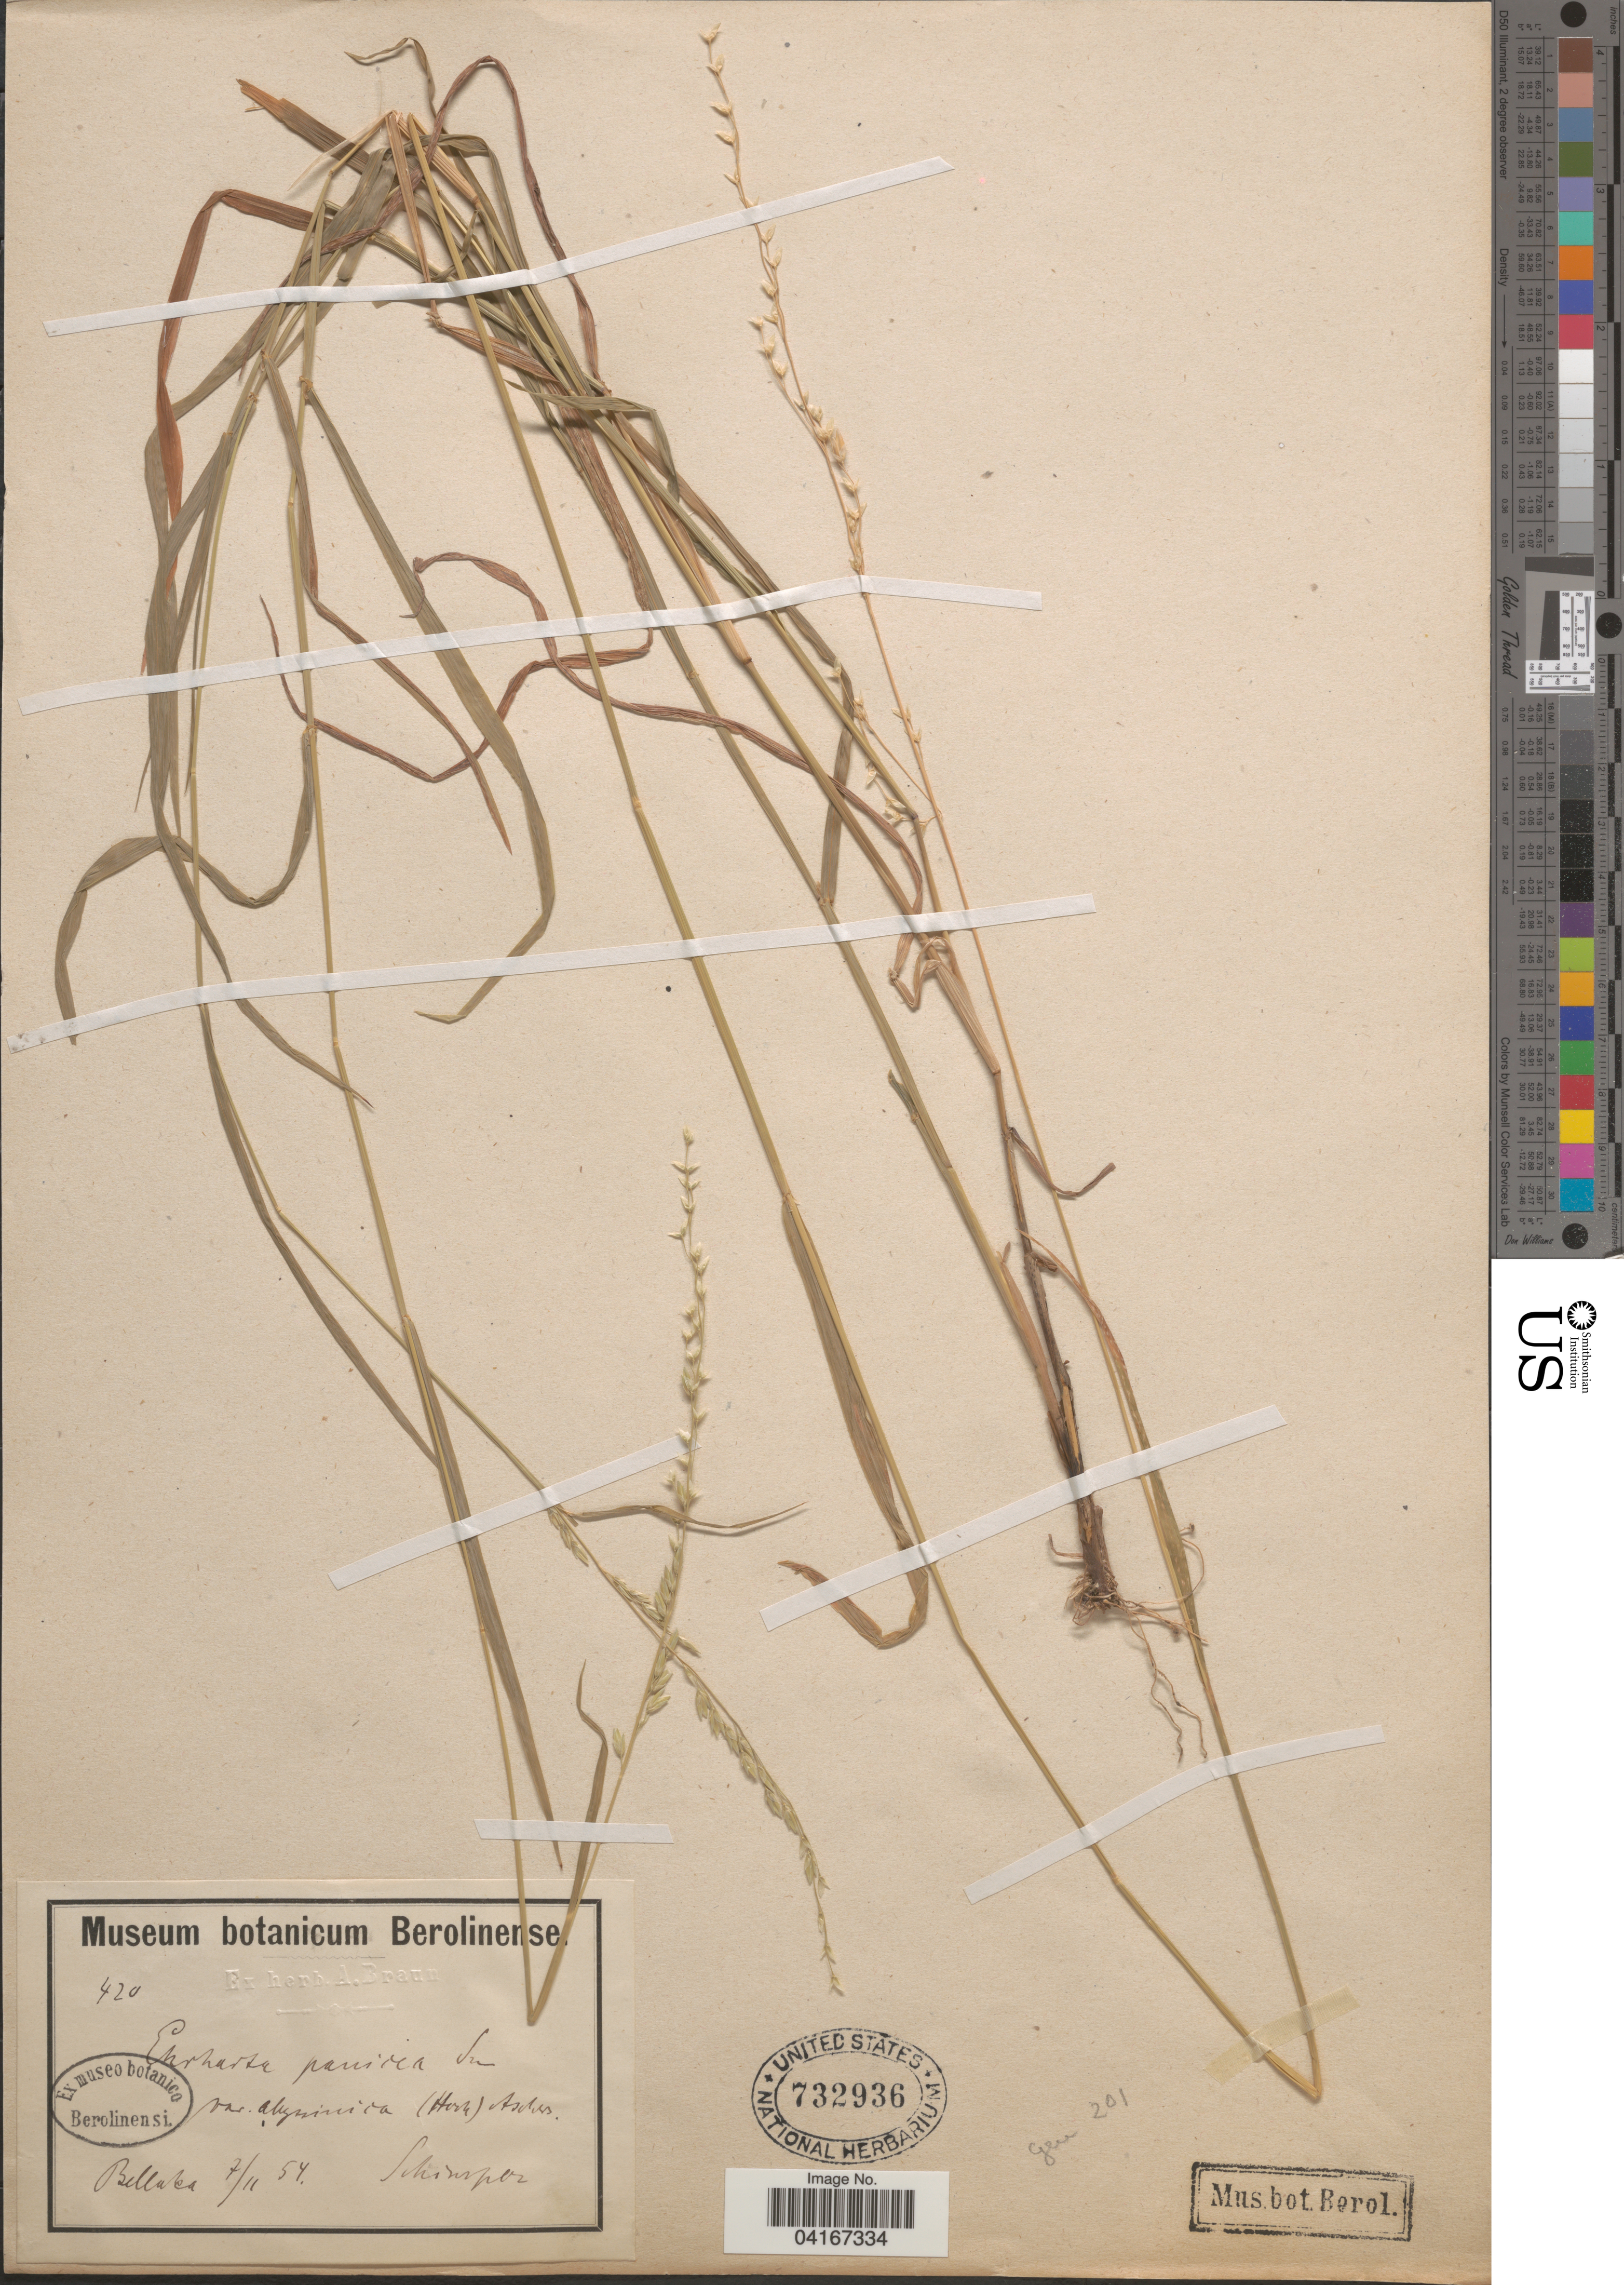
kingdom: Plantae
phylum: Tracheophyta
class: Liliopsida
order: Poales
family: Poaceae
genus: Ehrharta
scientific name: Ehrharta erecta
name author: Lam.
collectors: -. Schimper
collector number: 420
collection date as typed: Transcribed d/m/y: 7/11/54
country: Turkey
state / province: Mardin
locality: Belluka.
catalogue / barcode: US 732936